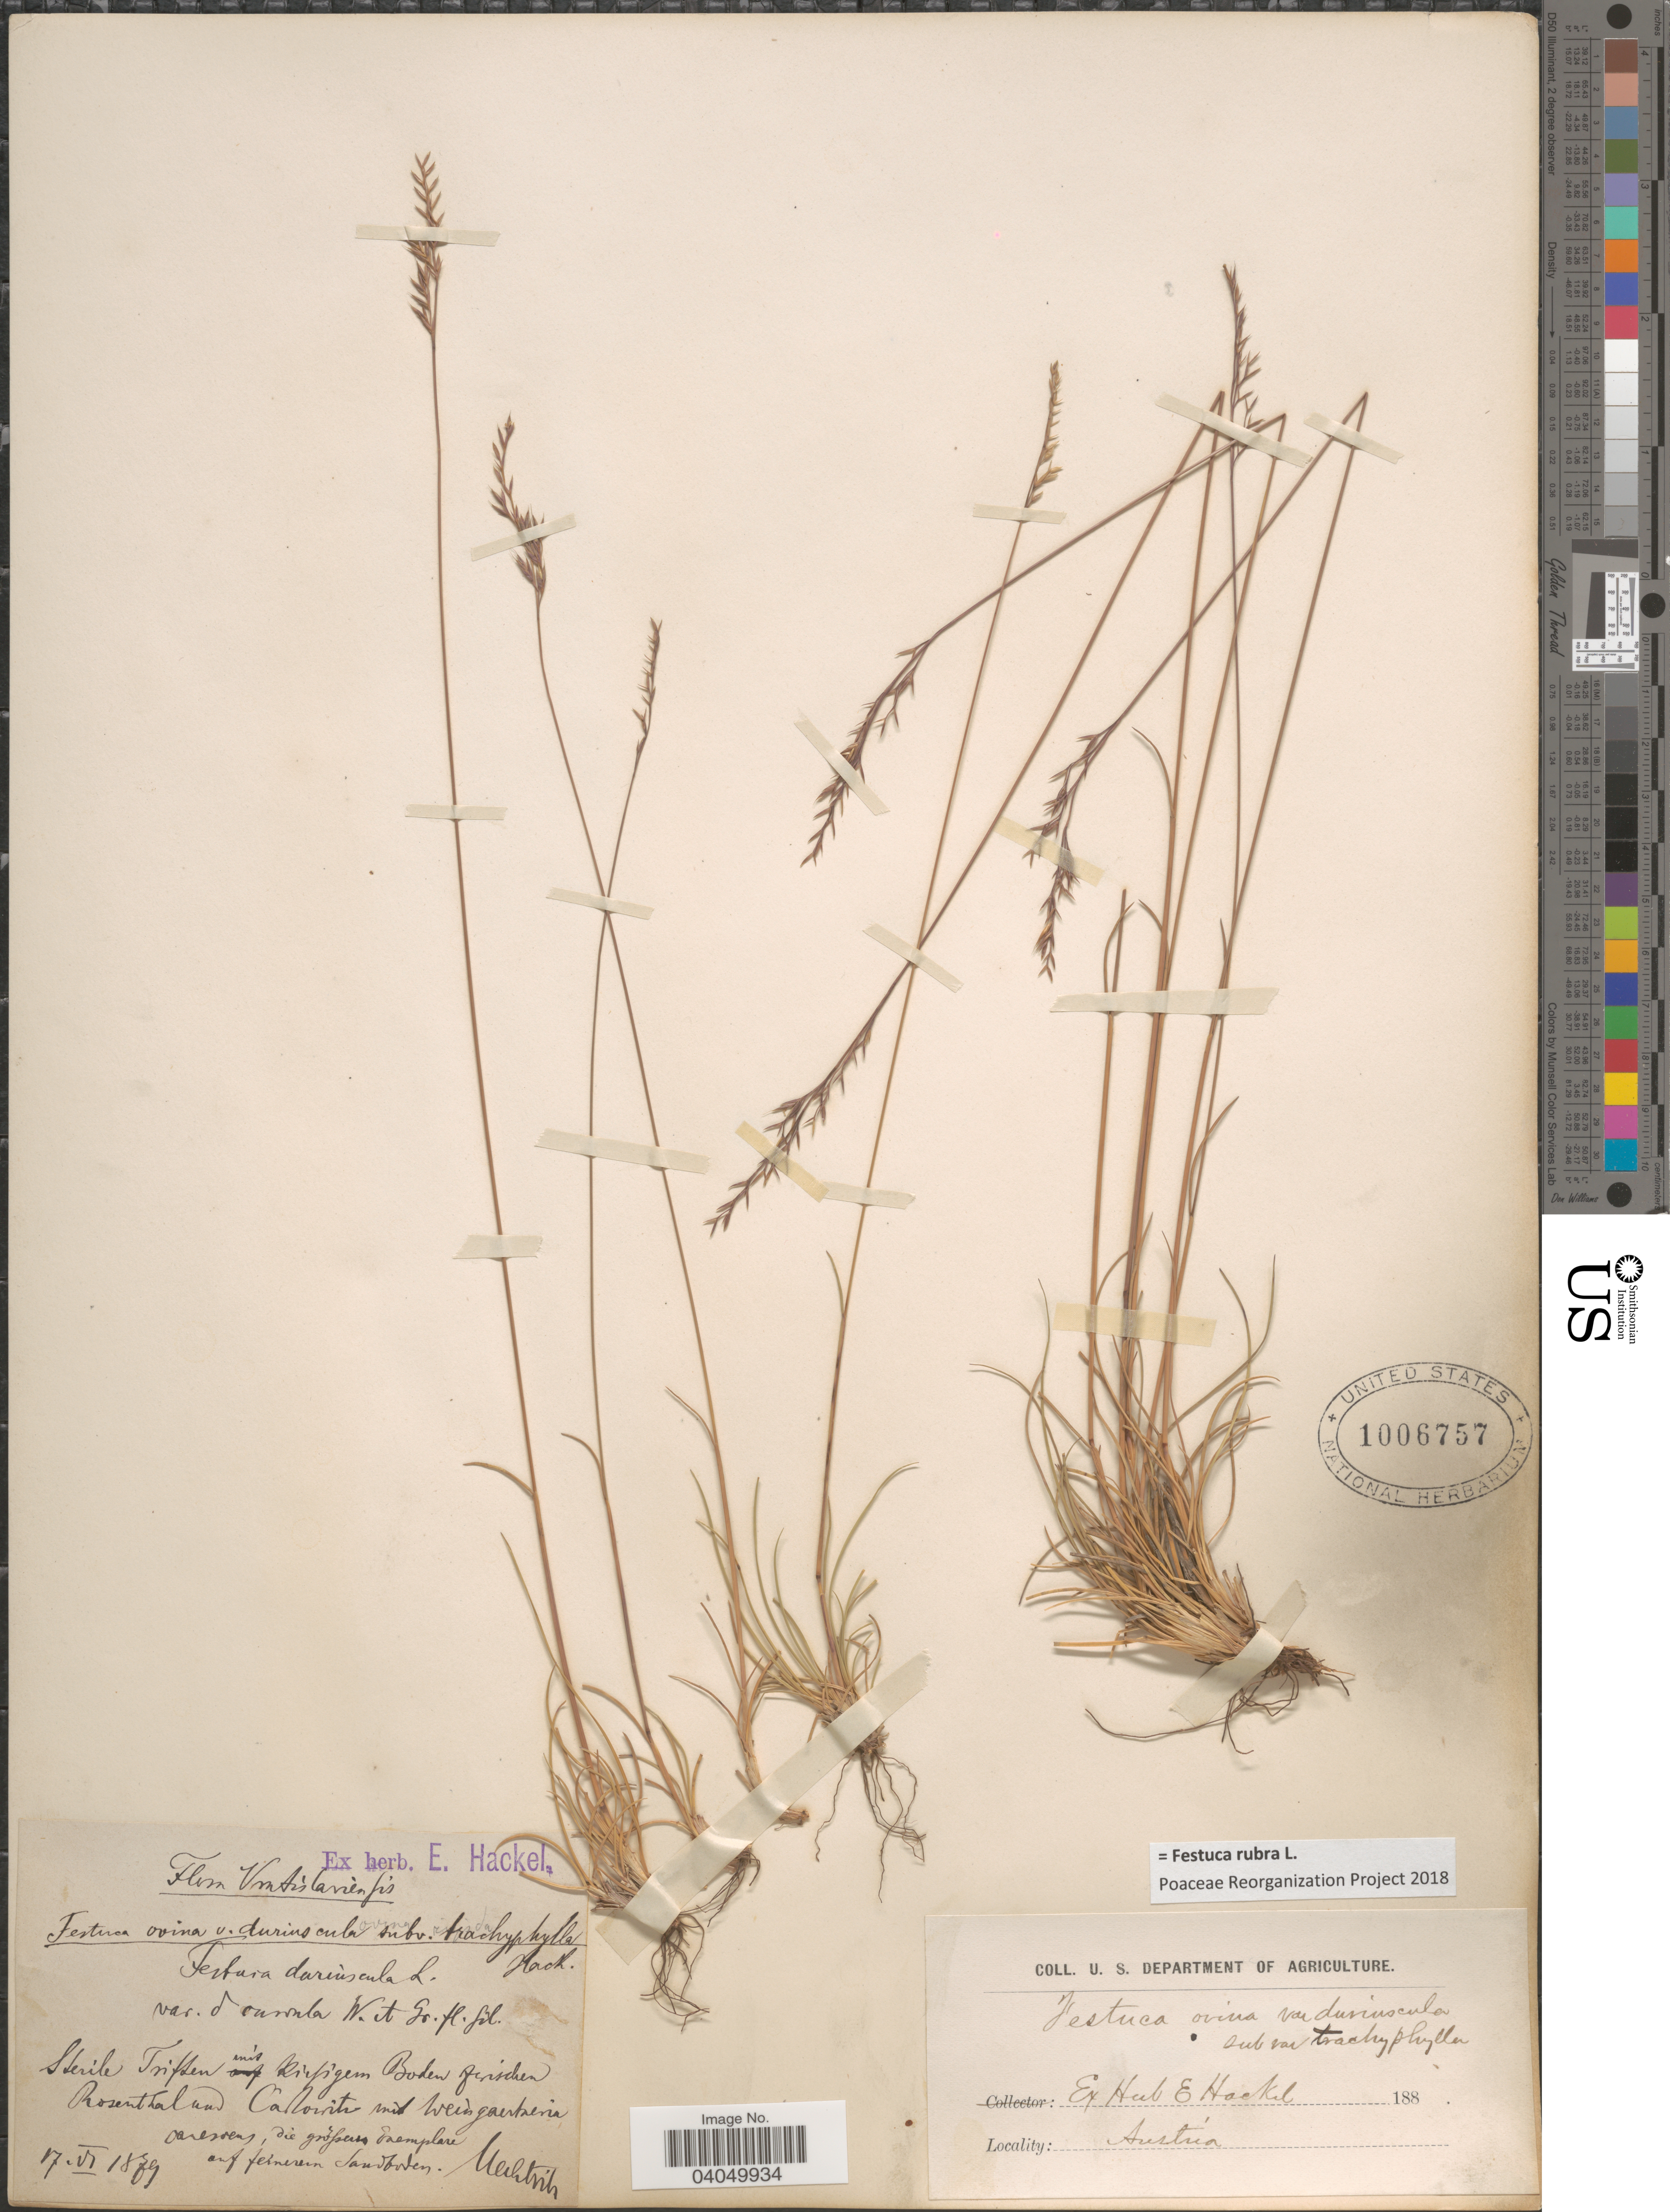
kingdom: Plantae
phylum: Tracheophyta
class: Liliopsida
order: Poales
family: Poaceae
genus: Festuca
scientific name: Festuca rubra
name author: L.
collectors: Uechtritz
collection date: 1879-06-17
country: Austria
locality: Vontislaviensis [interpreted]. Sterile Triften mit Ripgem Boden zwischen Rosenthal und Calloits mit Weingaertzeria daresoens, du grôfserso Exemplare. [interpreted]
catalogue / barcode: US 1006757